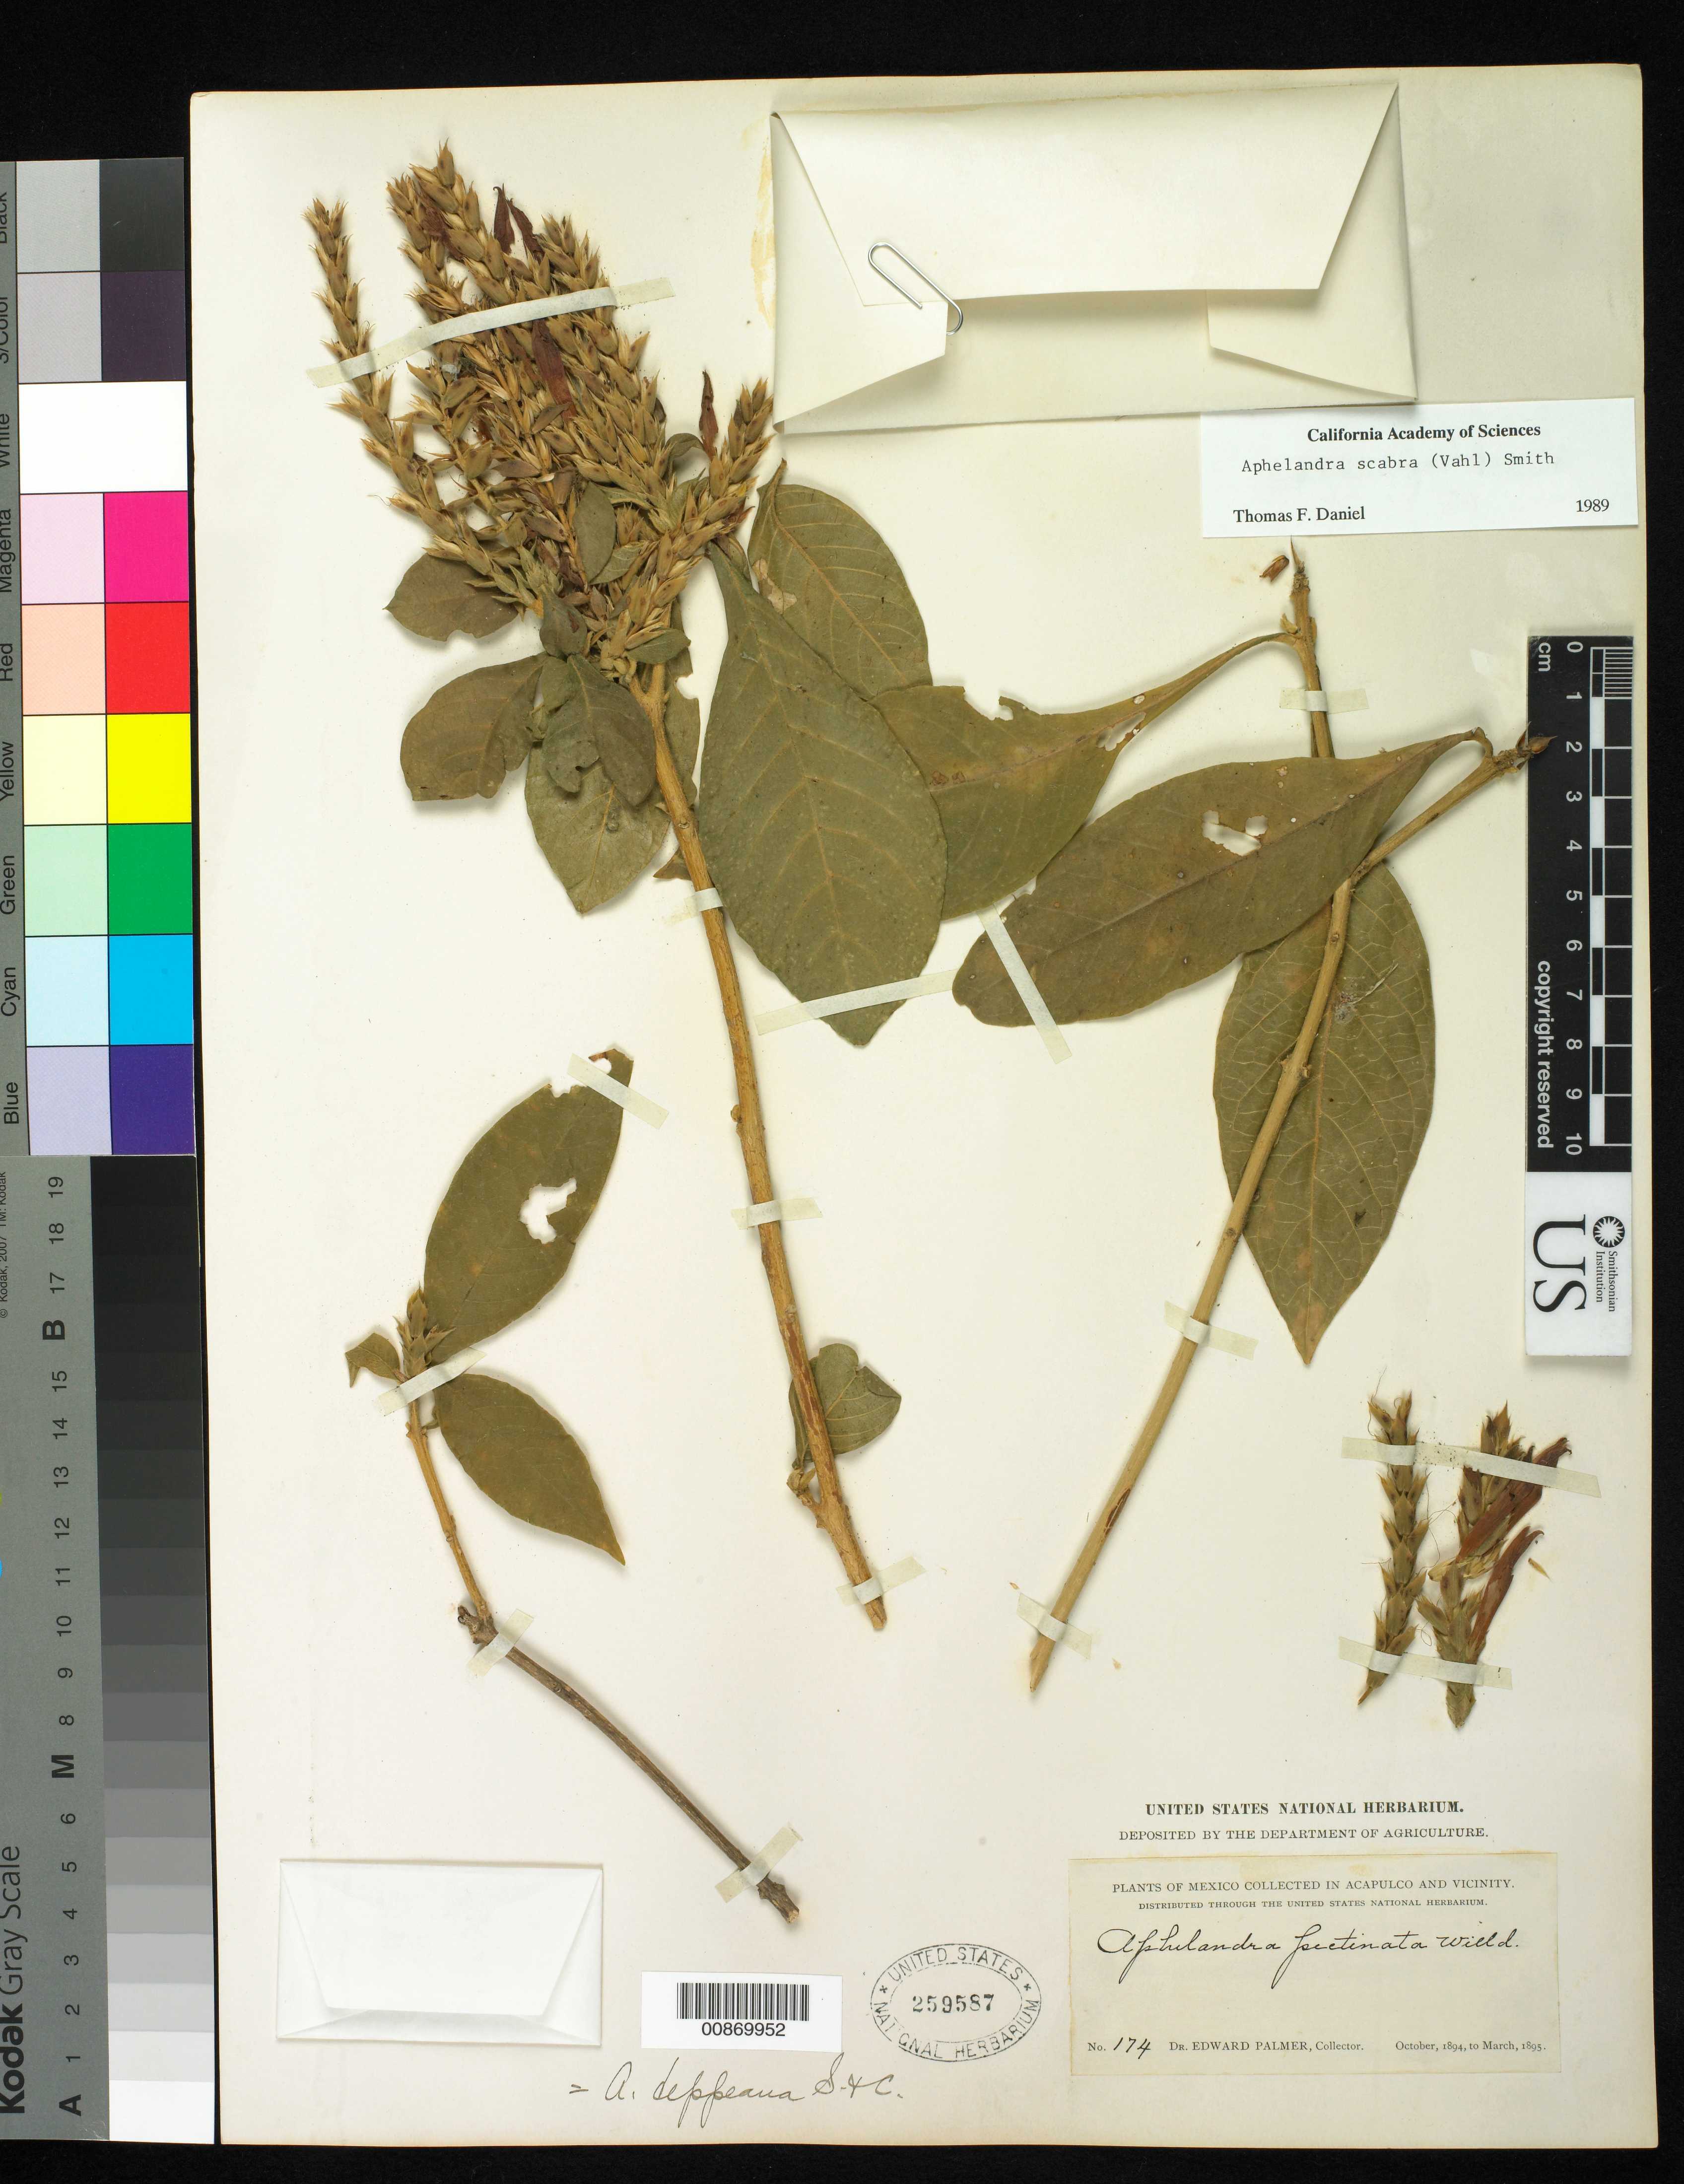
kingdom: Plantae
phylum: Tracheophyta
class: Magnoliopsida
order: Lamiales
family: Acanthaceae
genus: Aphelandra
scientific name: Aphelandra scabra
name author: (Vahl) Sm.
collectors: E. Palmer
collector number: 174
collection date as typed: Oct 1894 to -- Mar 1895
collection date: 1894-10/1895-03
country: Mexico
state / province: Guerrero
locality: Acapulco, Guerrero and vicinity.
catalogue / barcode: US 259587